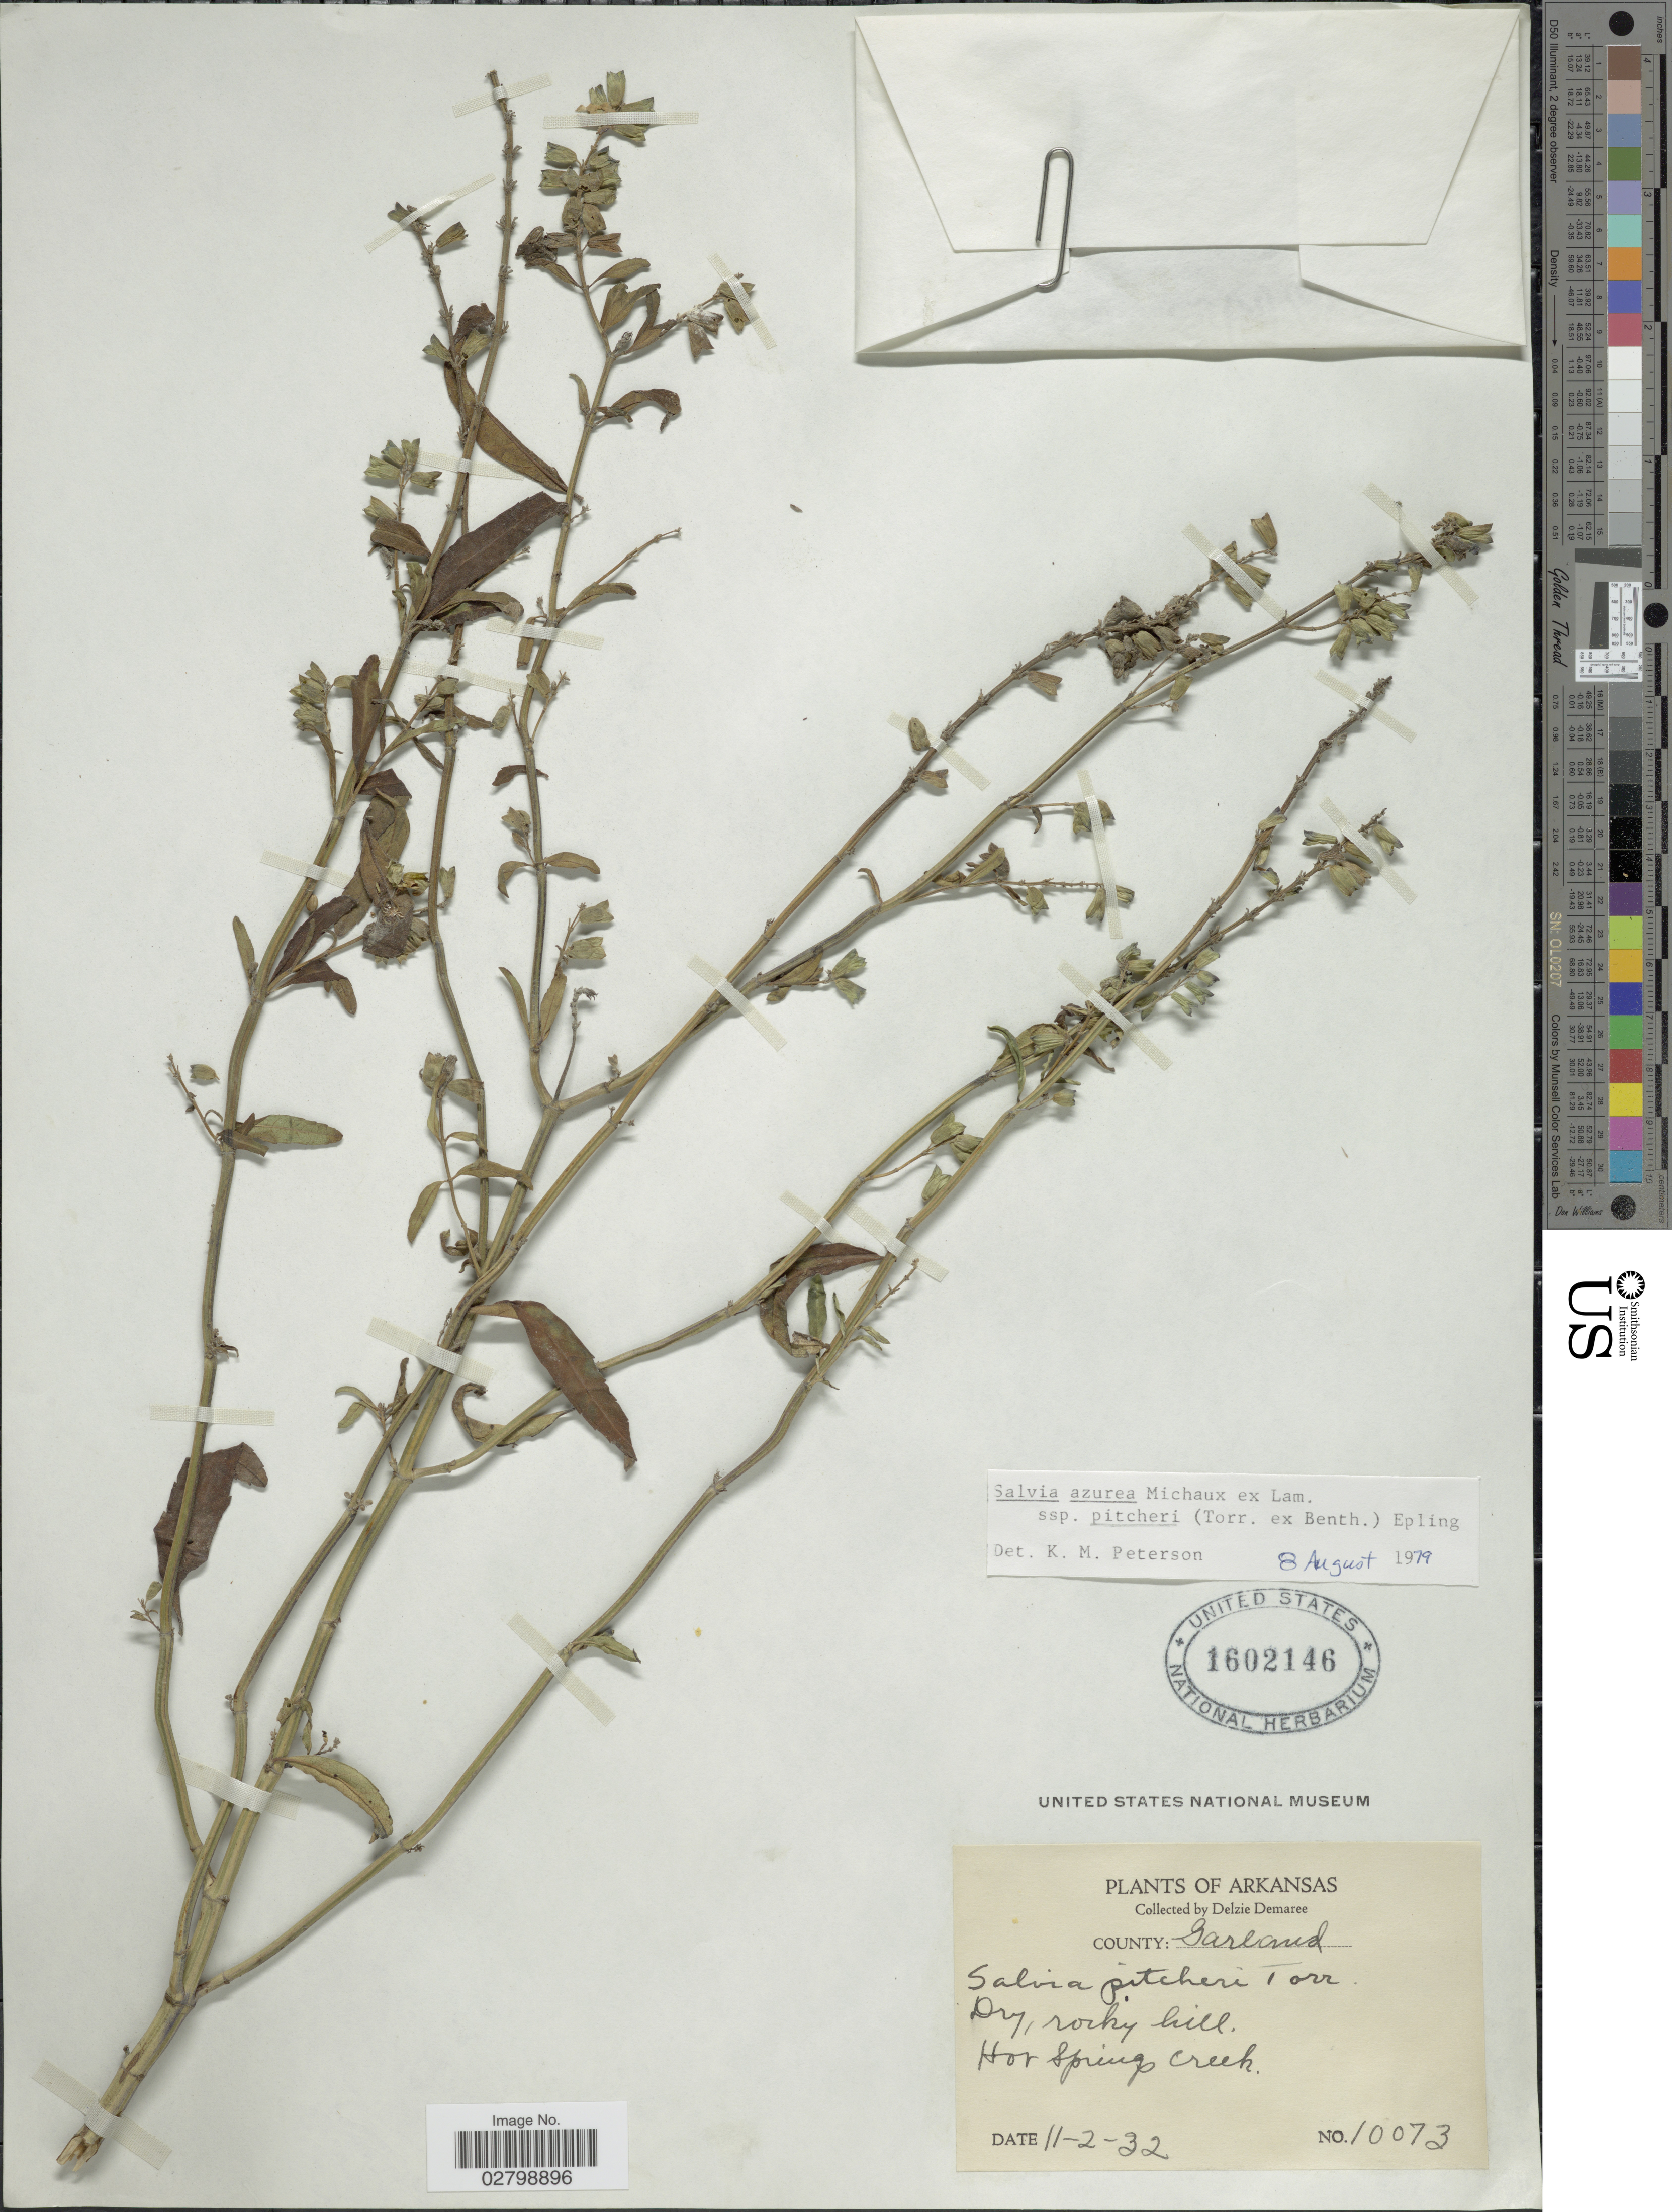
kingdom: Plantae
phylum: Tracheophyta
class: Magnoliopsida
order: Lamiales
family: Lamiaceae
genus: Salvia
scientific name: Salvia azurea subsp. pitcheri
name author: Michx. ex Lam.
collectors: D. Demaree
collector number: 10073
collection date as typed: Transcribed d/m/y: 2/11/32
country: United States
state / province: Arkansas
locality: County: Garland. Hot Springs Creek.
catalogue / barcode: US 1602146